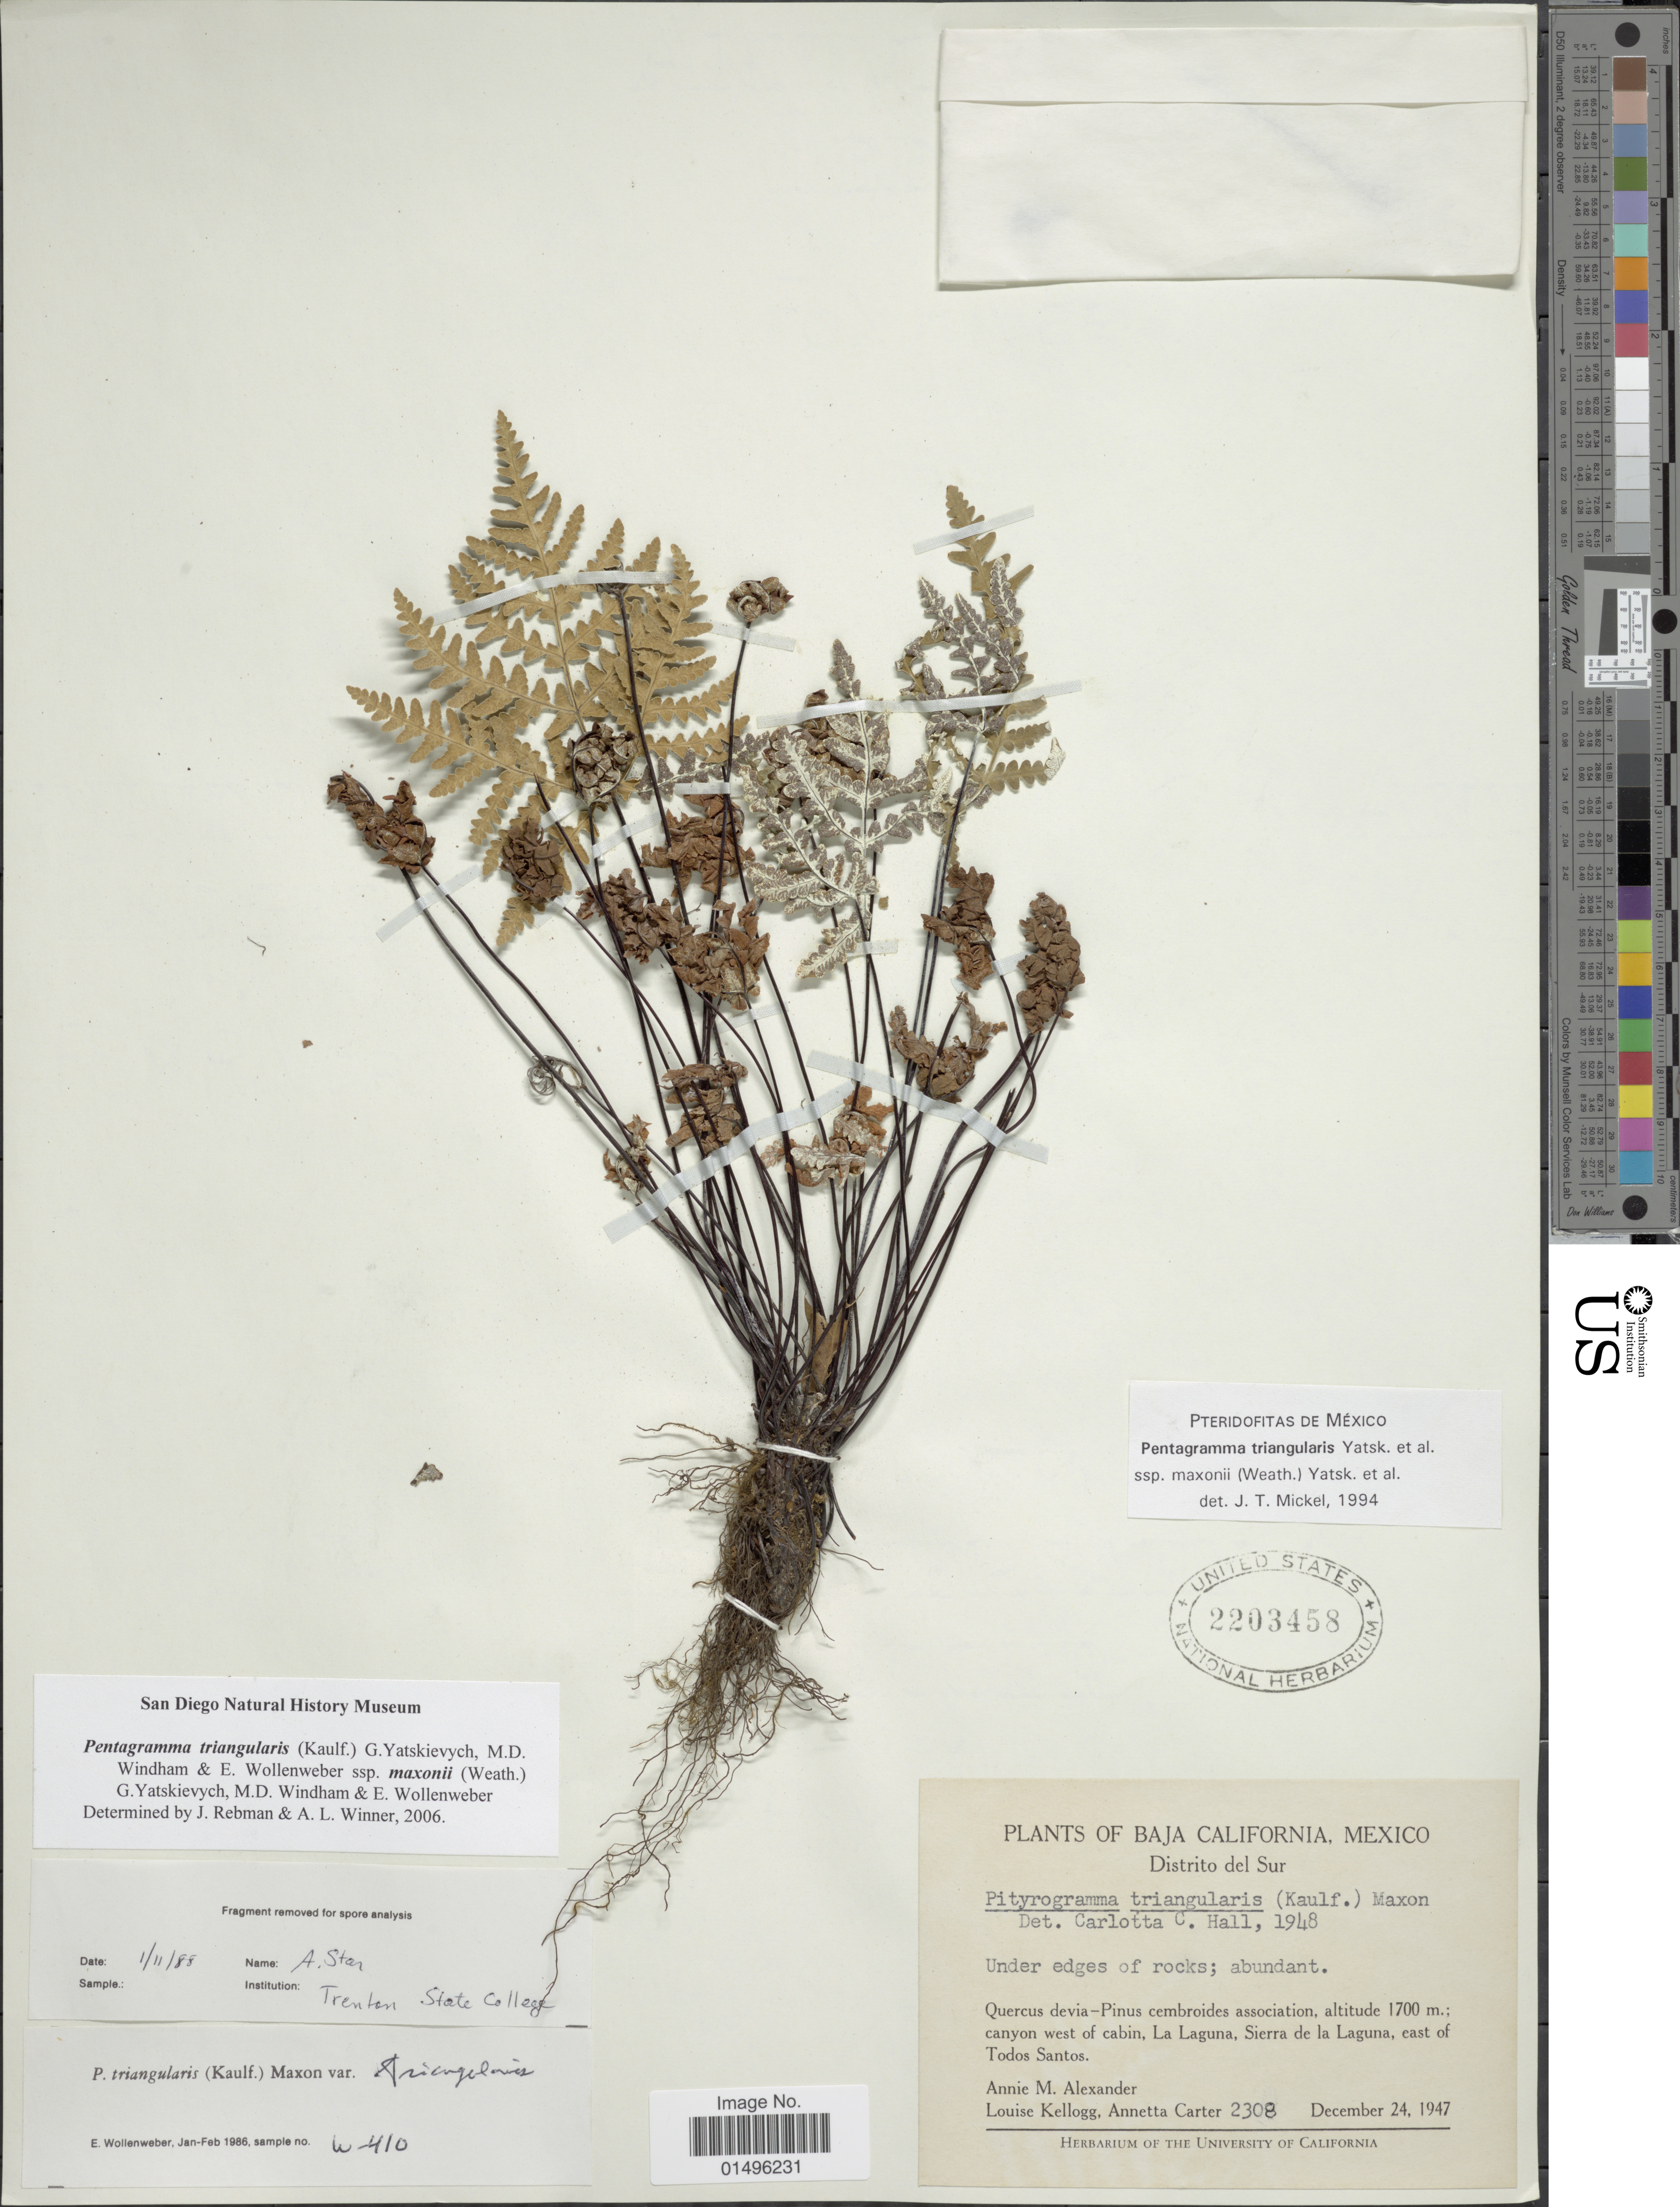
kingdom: Plantae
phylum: Tracheophyta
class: Polypodiopsida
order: Polypodiales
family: Pteridaceae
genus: Pentagramma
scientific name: Pentagramma maxonii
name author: (Weath.) Schuettp. & Windham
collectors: A. M. Alexander, L. Kellogg & A. Carter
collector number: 2308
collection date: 1947-12-24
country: Mexico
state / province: Baja California Sur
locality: Mexico, Distrito del Sur canyon west of cabin, La Laguna, Sierra de la Laguna, east of Todos Santos.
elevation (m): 1700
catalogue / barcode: US 2203458